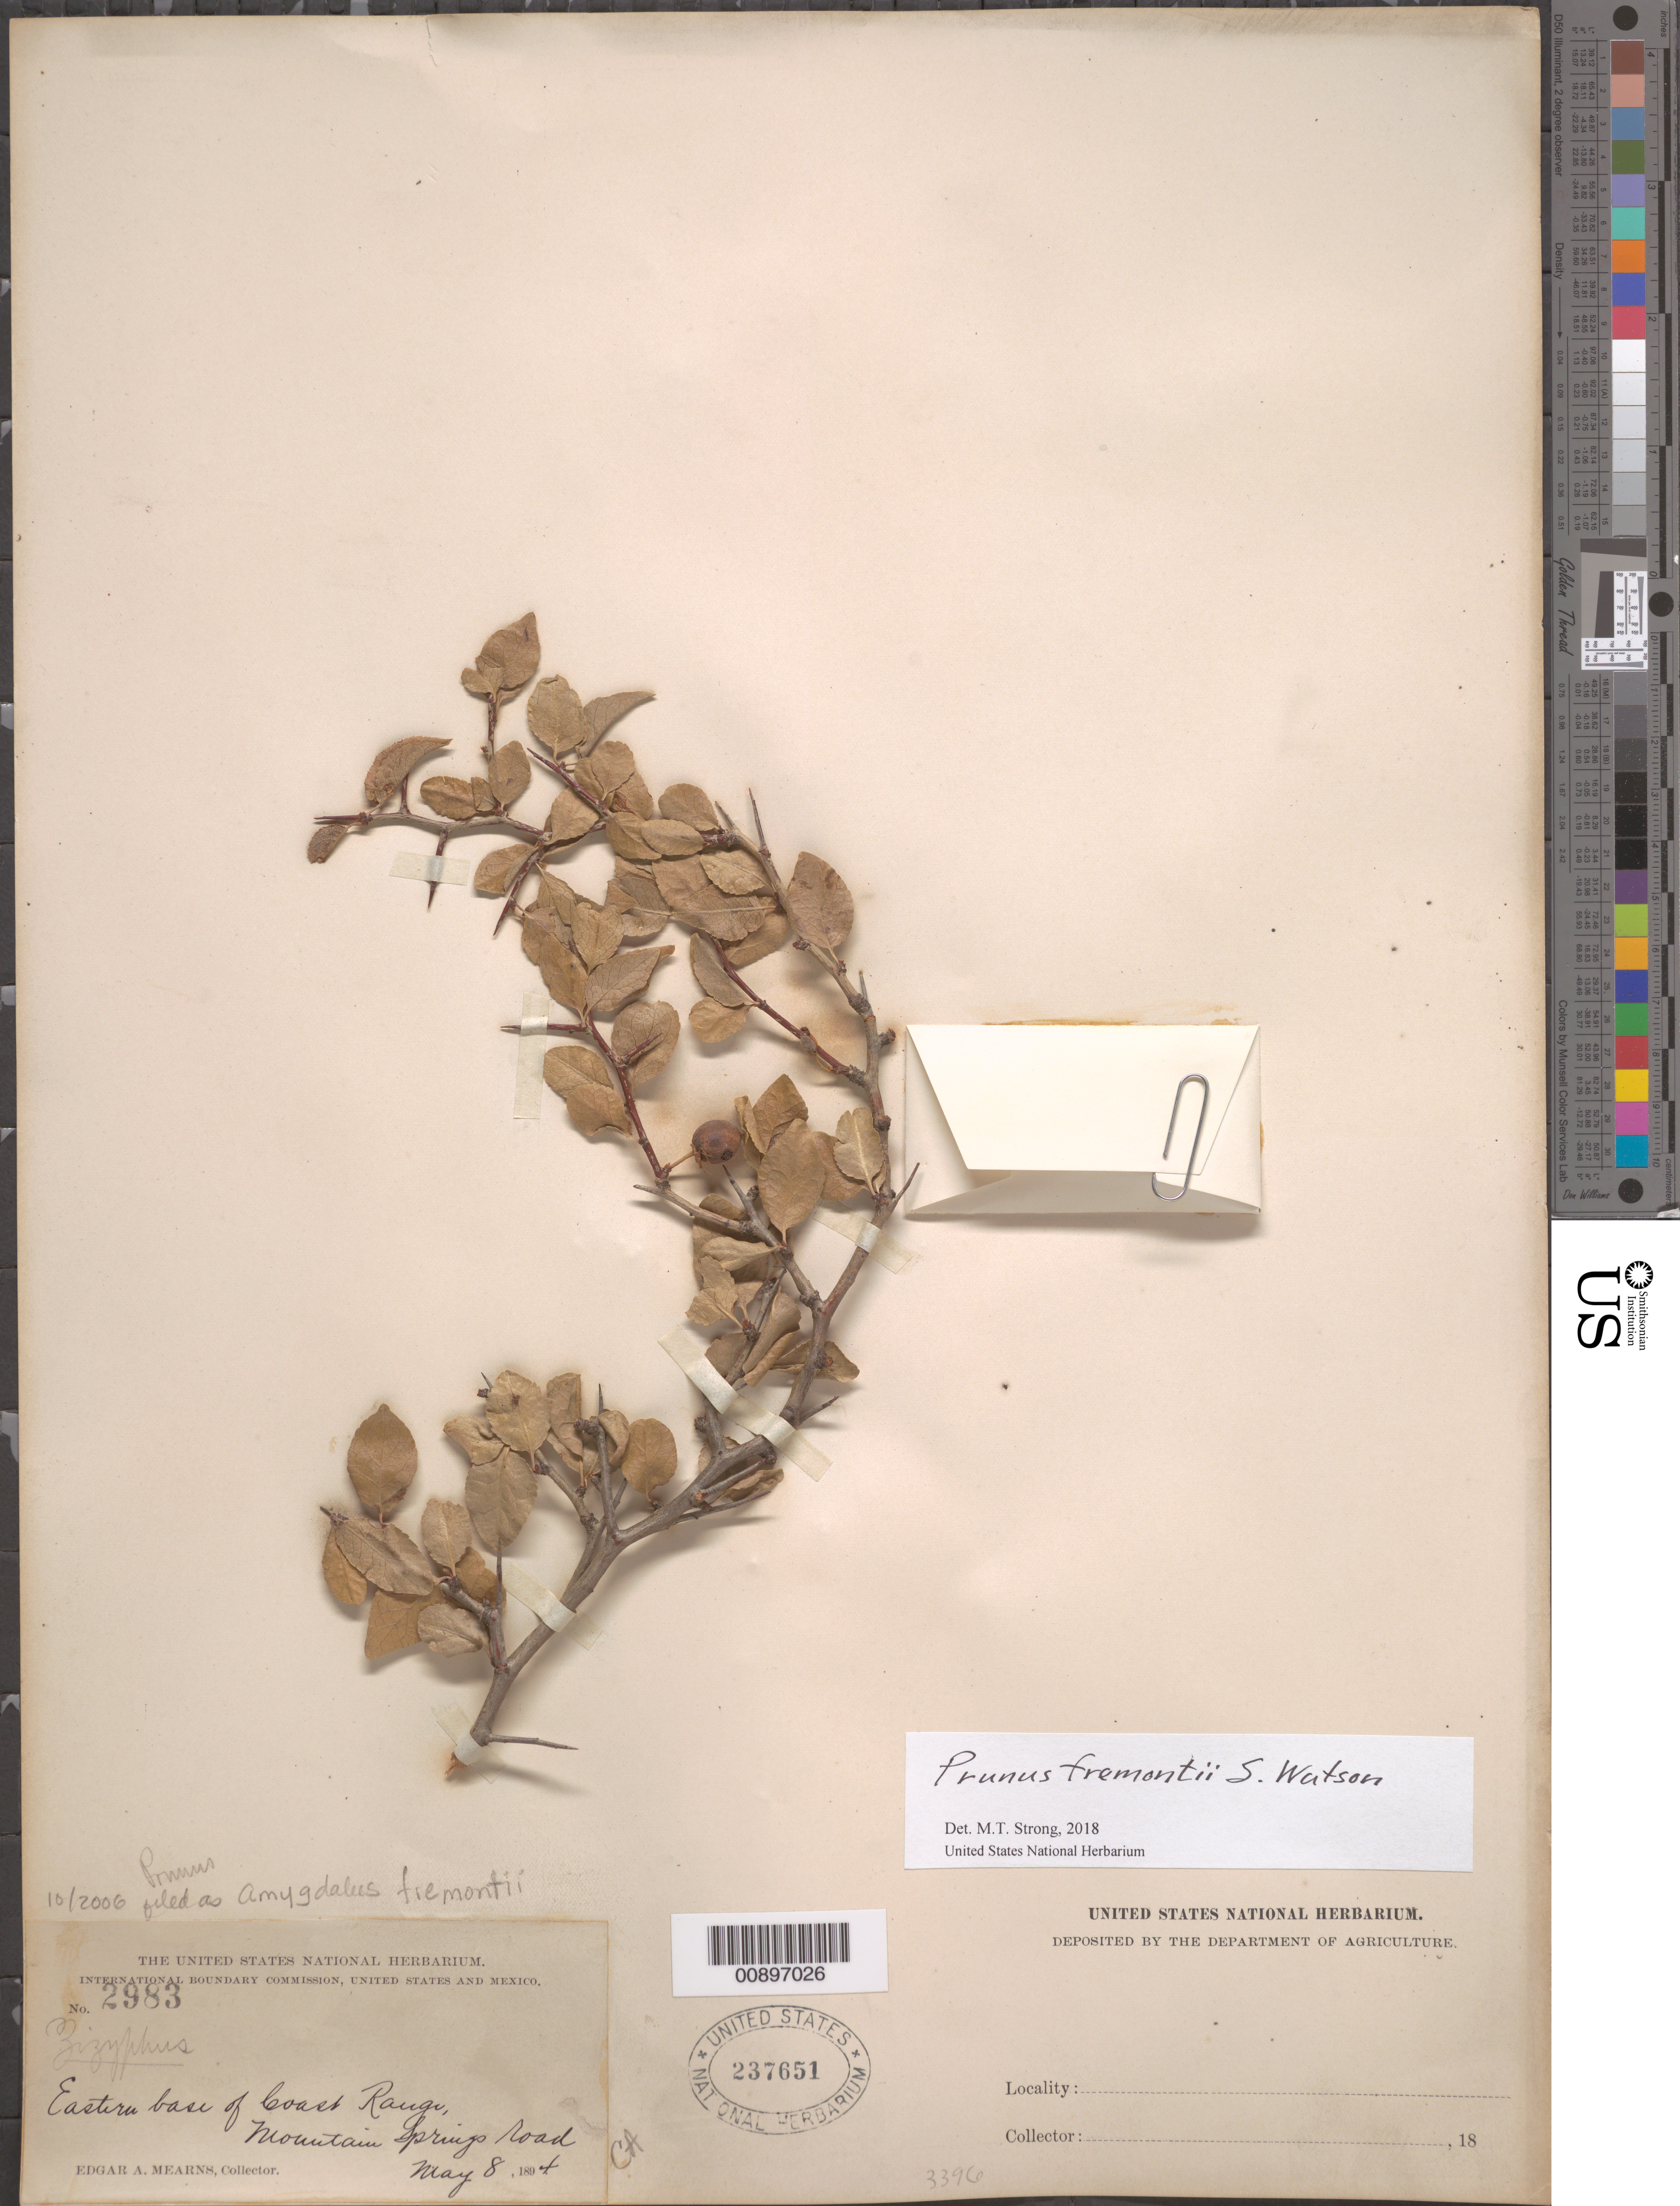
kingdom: Plantae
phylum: Tracheophyta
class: Magnoliopsida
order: Rosales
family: Rosaceae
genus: Prunus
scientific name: Prunus fremontii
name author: S. Watson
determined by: Strong, Mark T., (BOT), Smithsonian Institution - National Museum of Natural History (UNITED STATES)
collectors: E. A. Mearns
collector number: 2983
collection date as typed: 08 May 1894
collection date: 1894-05-08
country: United States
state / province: California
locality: Eastern base of Coast Range. Mountain Springs road.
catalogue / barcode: US 237651